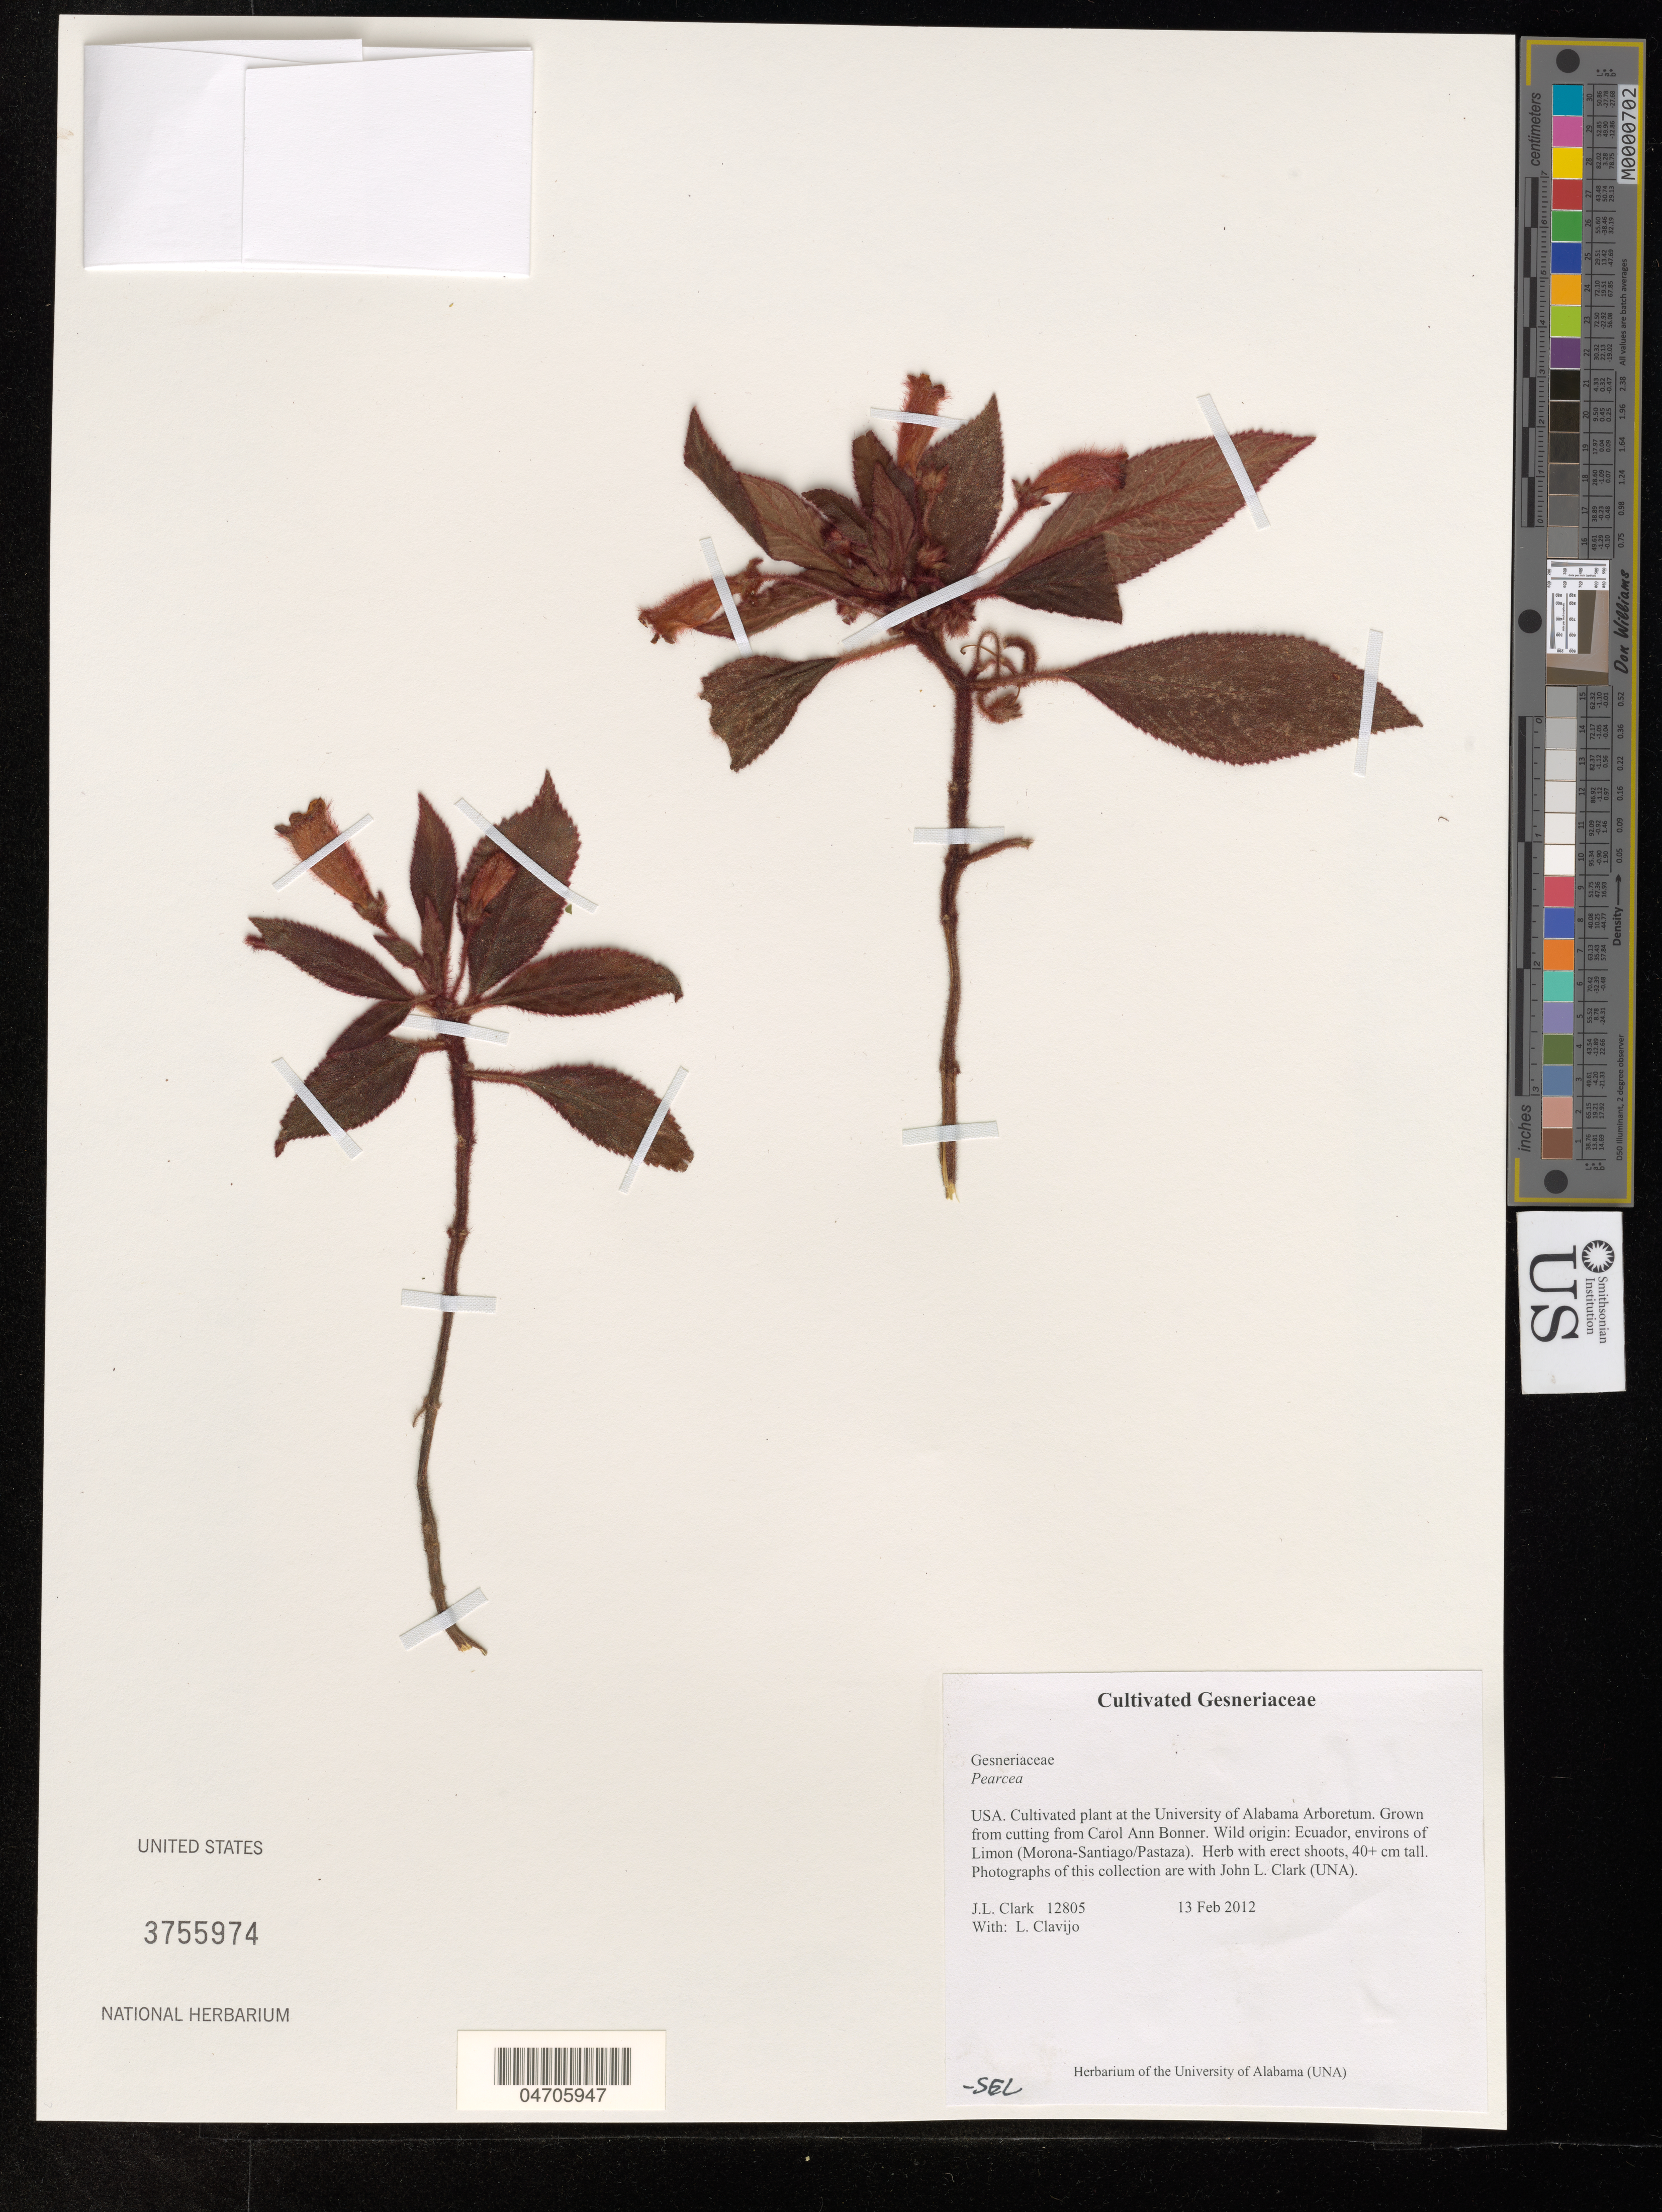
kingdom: Plantae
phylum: Tracheophyta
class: Magnoliopsida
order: Lamiales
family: Gesneriaceae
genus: Pearcea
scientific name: Pearcea sp.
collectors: J. L. Clark & L. Clavijo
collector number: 12805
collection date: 2012-02-13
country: United States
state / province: Alabama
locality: At the University of Alabama Arboretum.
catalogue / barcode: US 3755974